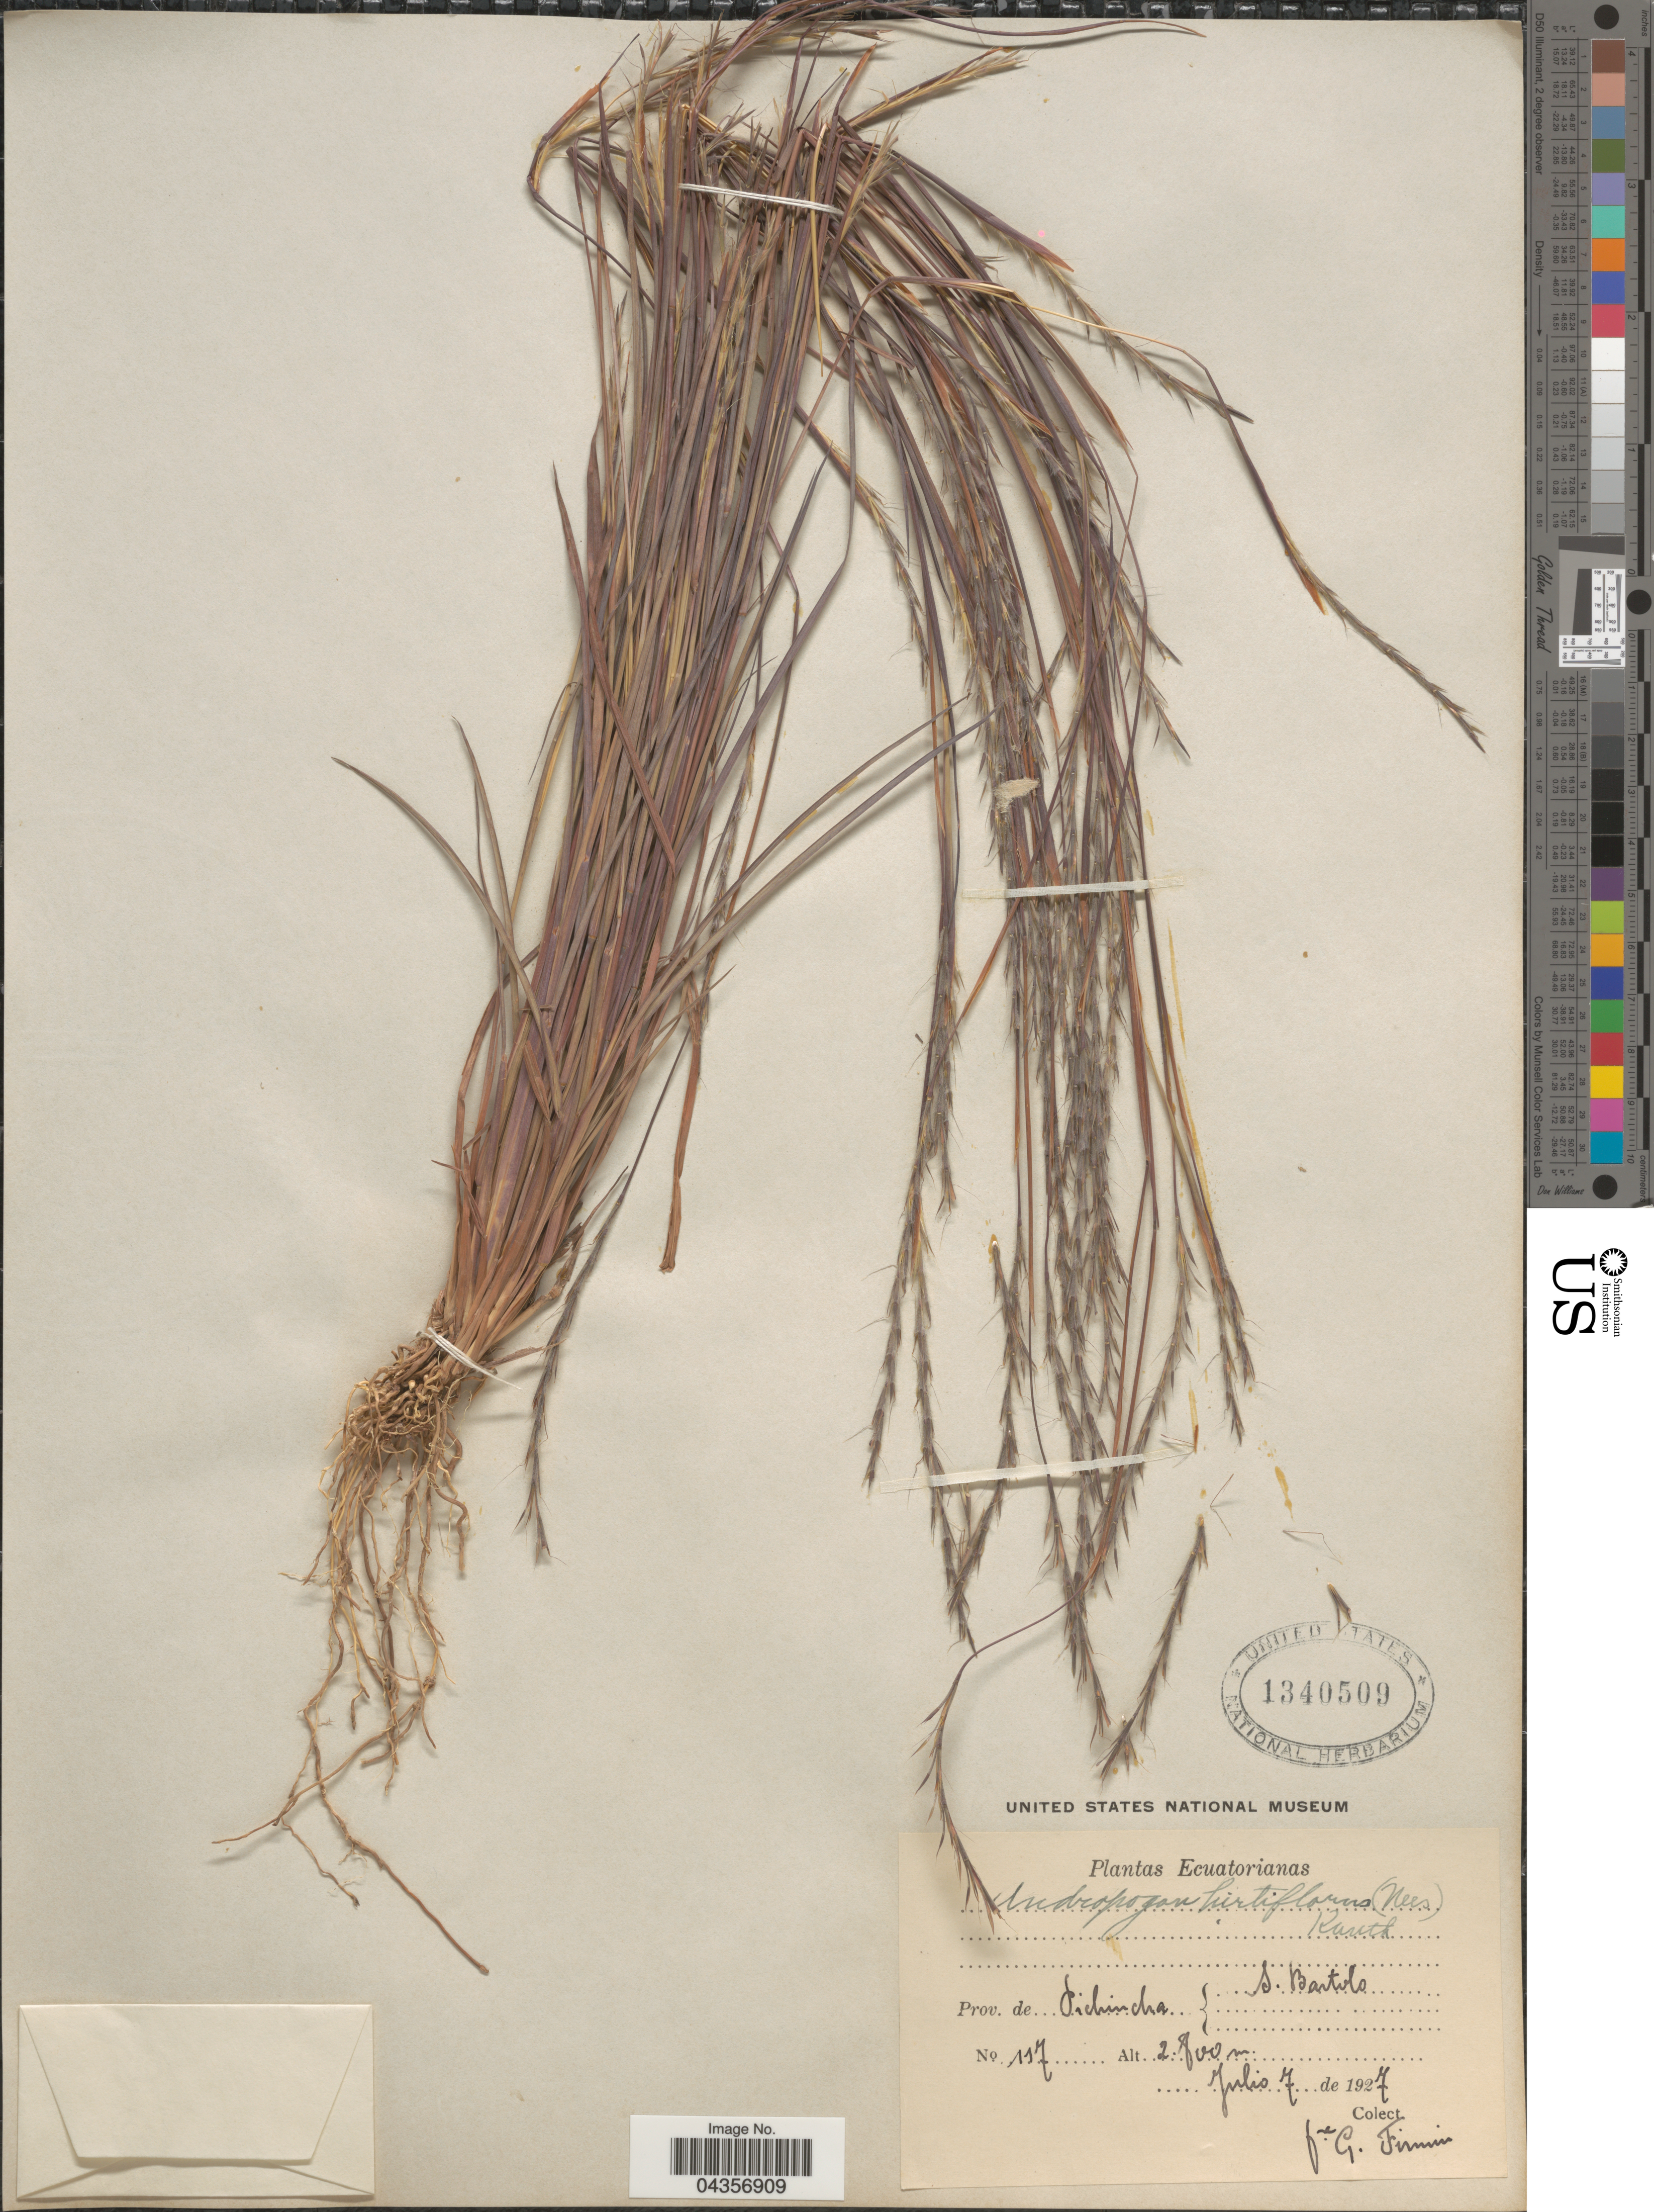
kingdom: Plantae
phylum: Tracheophyta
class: Liliopsida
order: Poales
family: Poaceae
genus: Schizachyrium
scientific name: Schizachyrium sanguineum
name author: (Retz.) Alston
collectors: F. Firmin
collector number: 117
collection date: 1927-07-07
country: Ecuador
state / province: Pichincha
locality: S. Bartolo.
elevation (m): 2800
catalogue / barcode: US 1340509